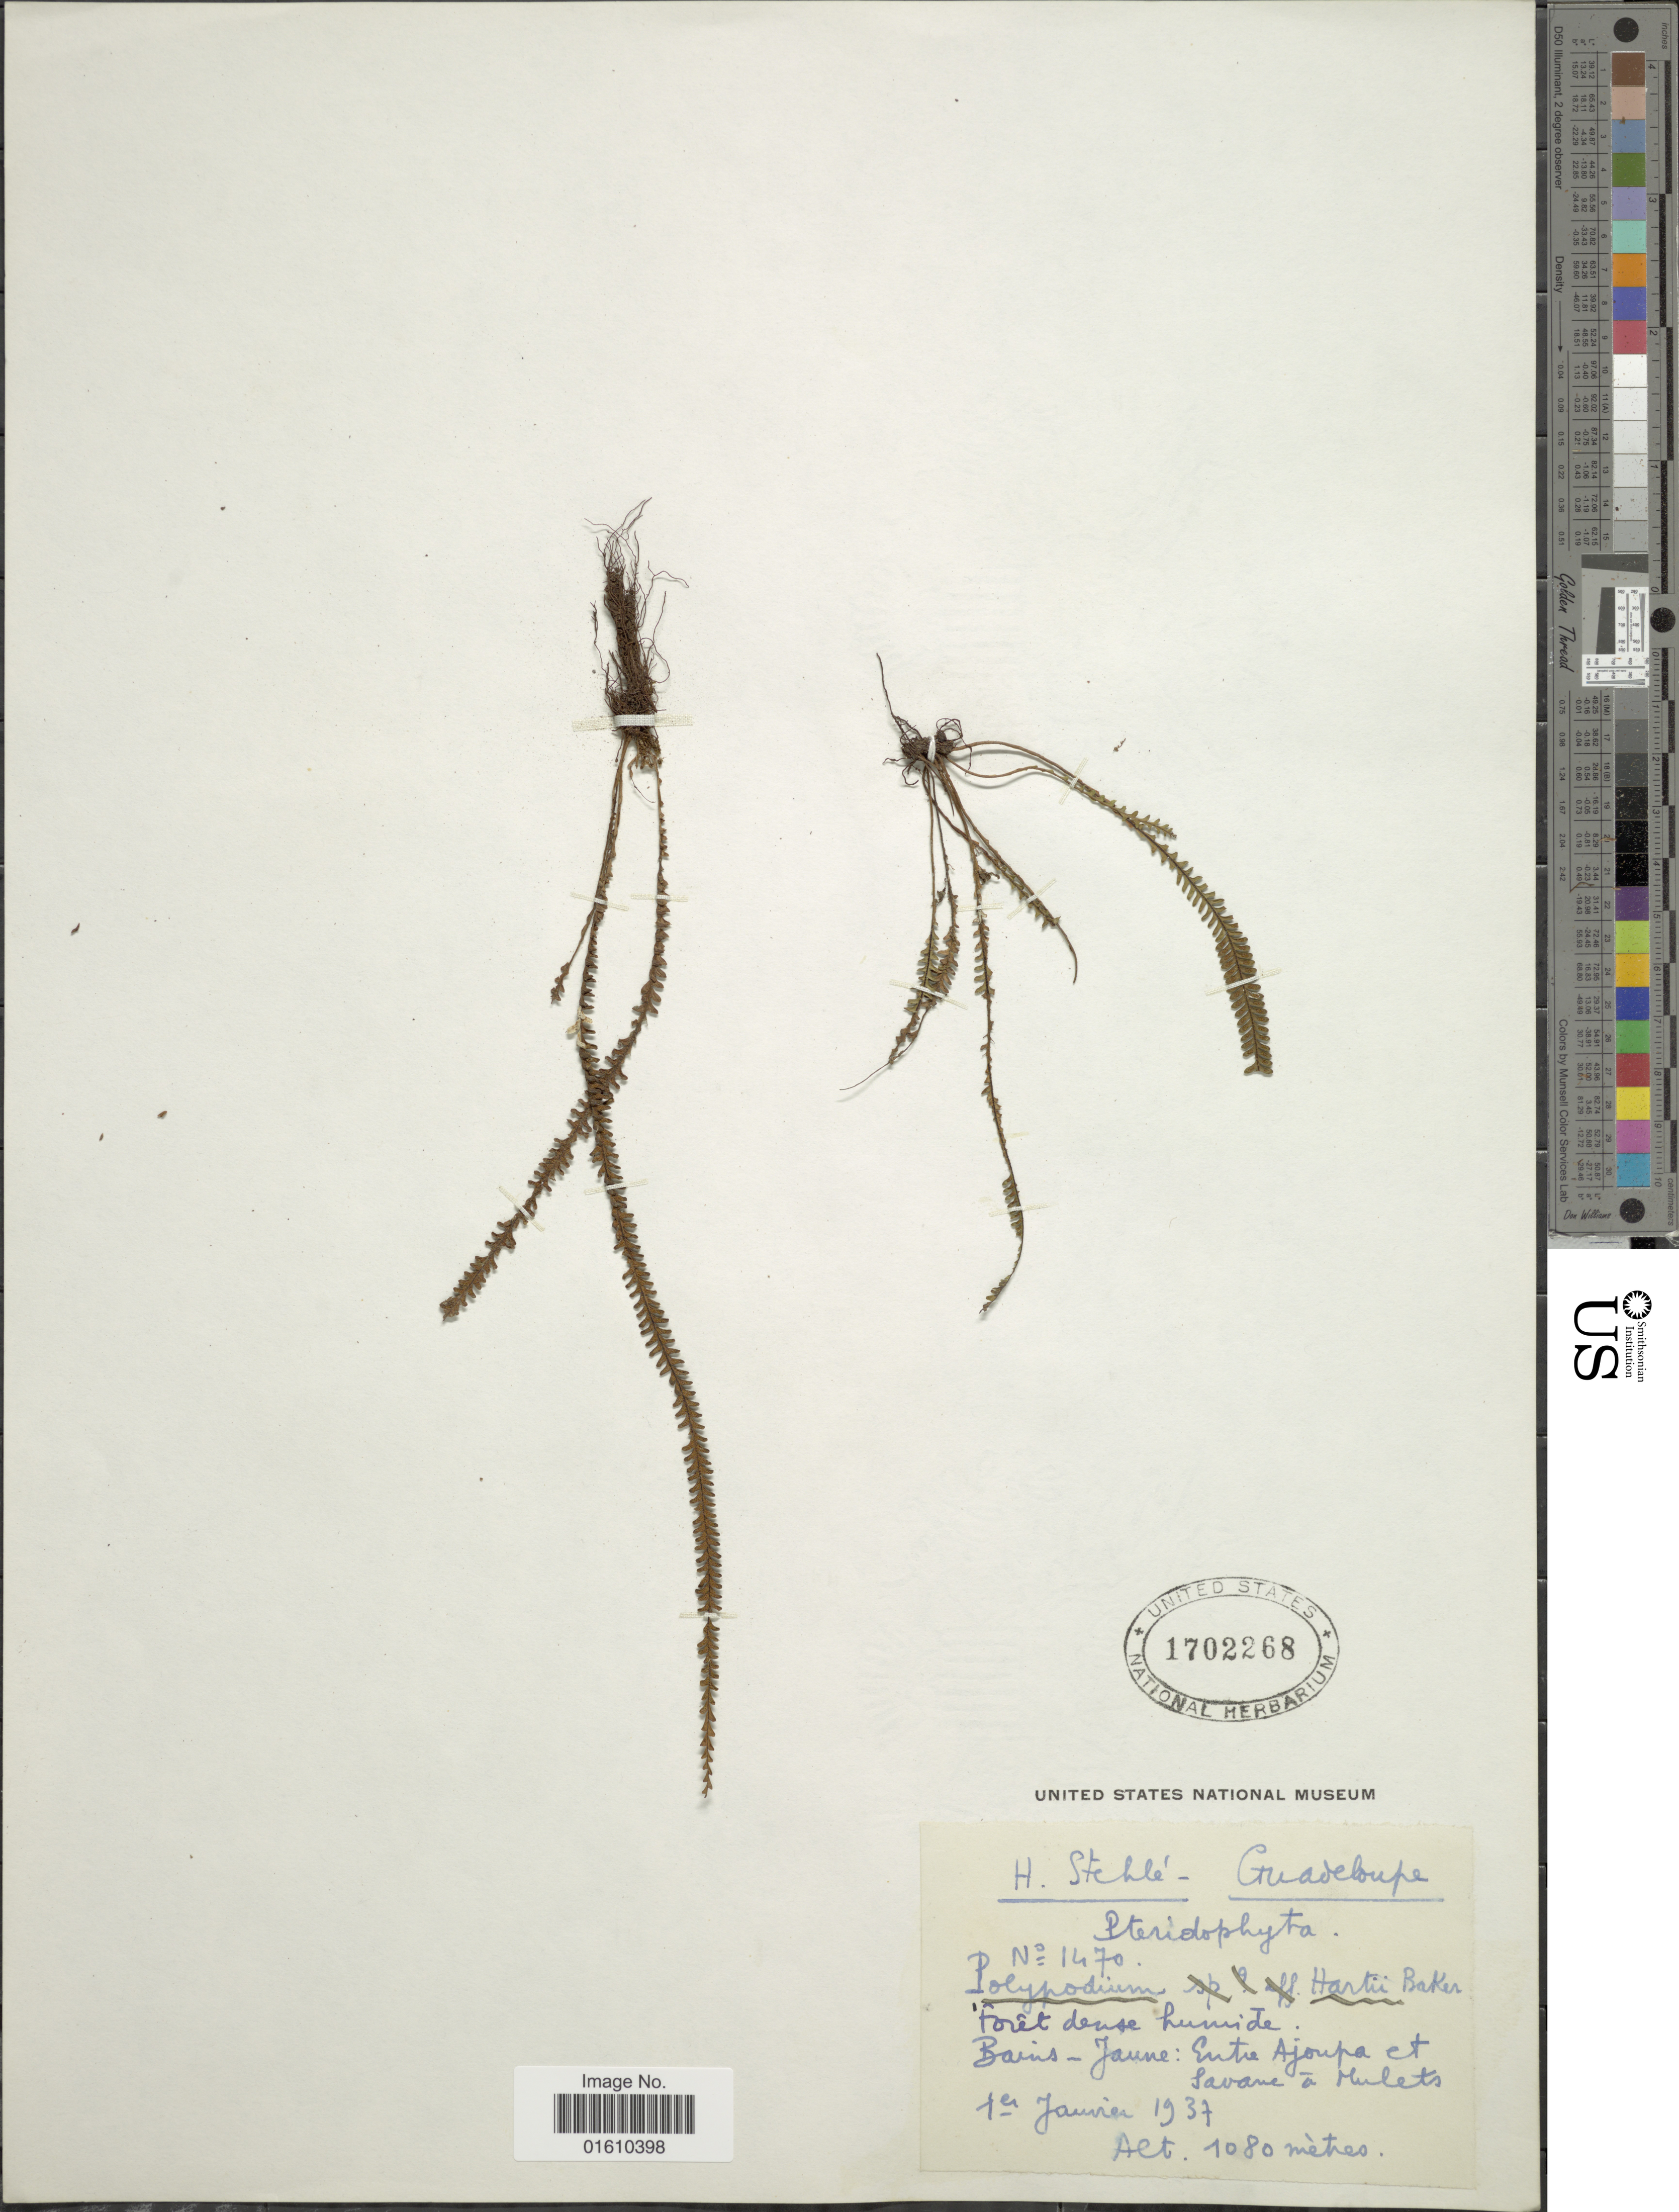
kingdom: Plantae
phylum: Tracheophyta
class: Polypodiopsida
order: Polypodiales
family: Polypodiaceae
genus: Stenogrammitis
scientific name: Stenogrammitis hartii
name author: (Jenman) Labiak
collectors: H. Stehlé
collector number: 1470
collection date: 1937-01-01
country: Guadeloupe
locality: Forêt dense humide, Bains - Jaune: Entre Ajoupa et Savane á Mulets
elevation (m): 1080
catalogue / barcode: US 1702268